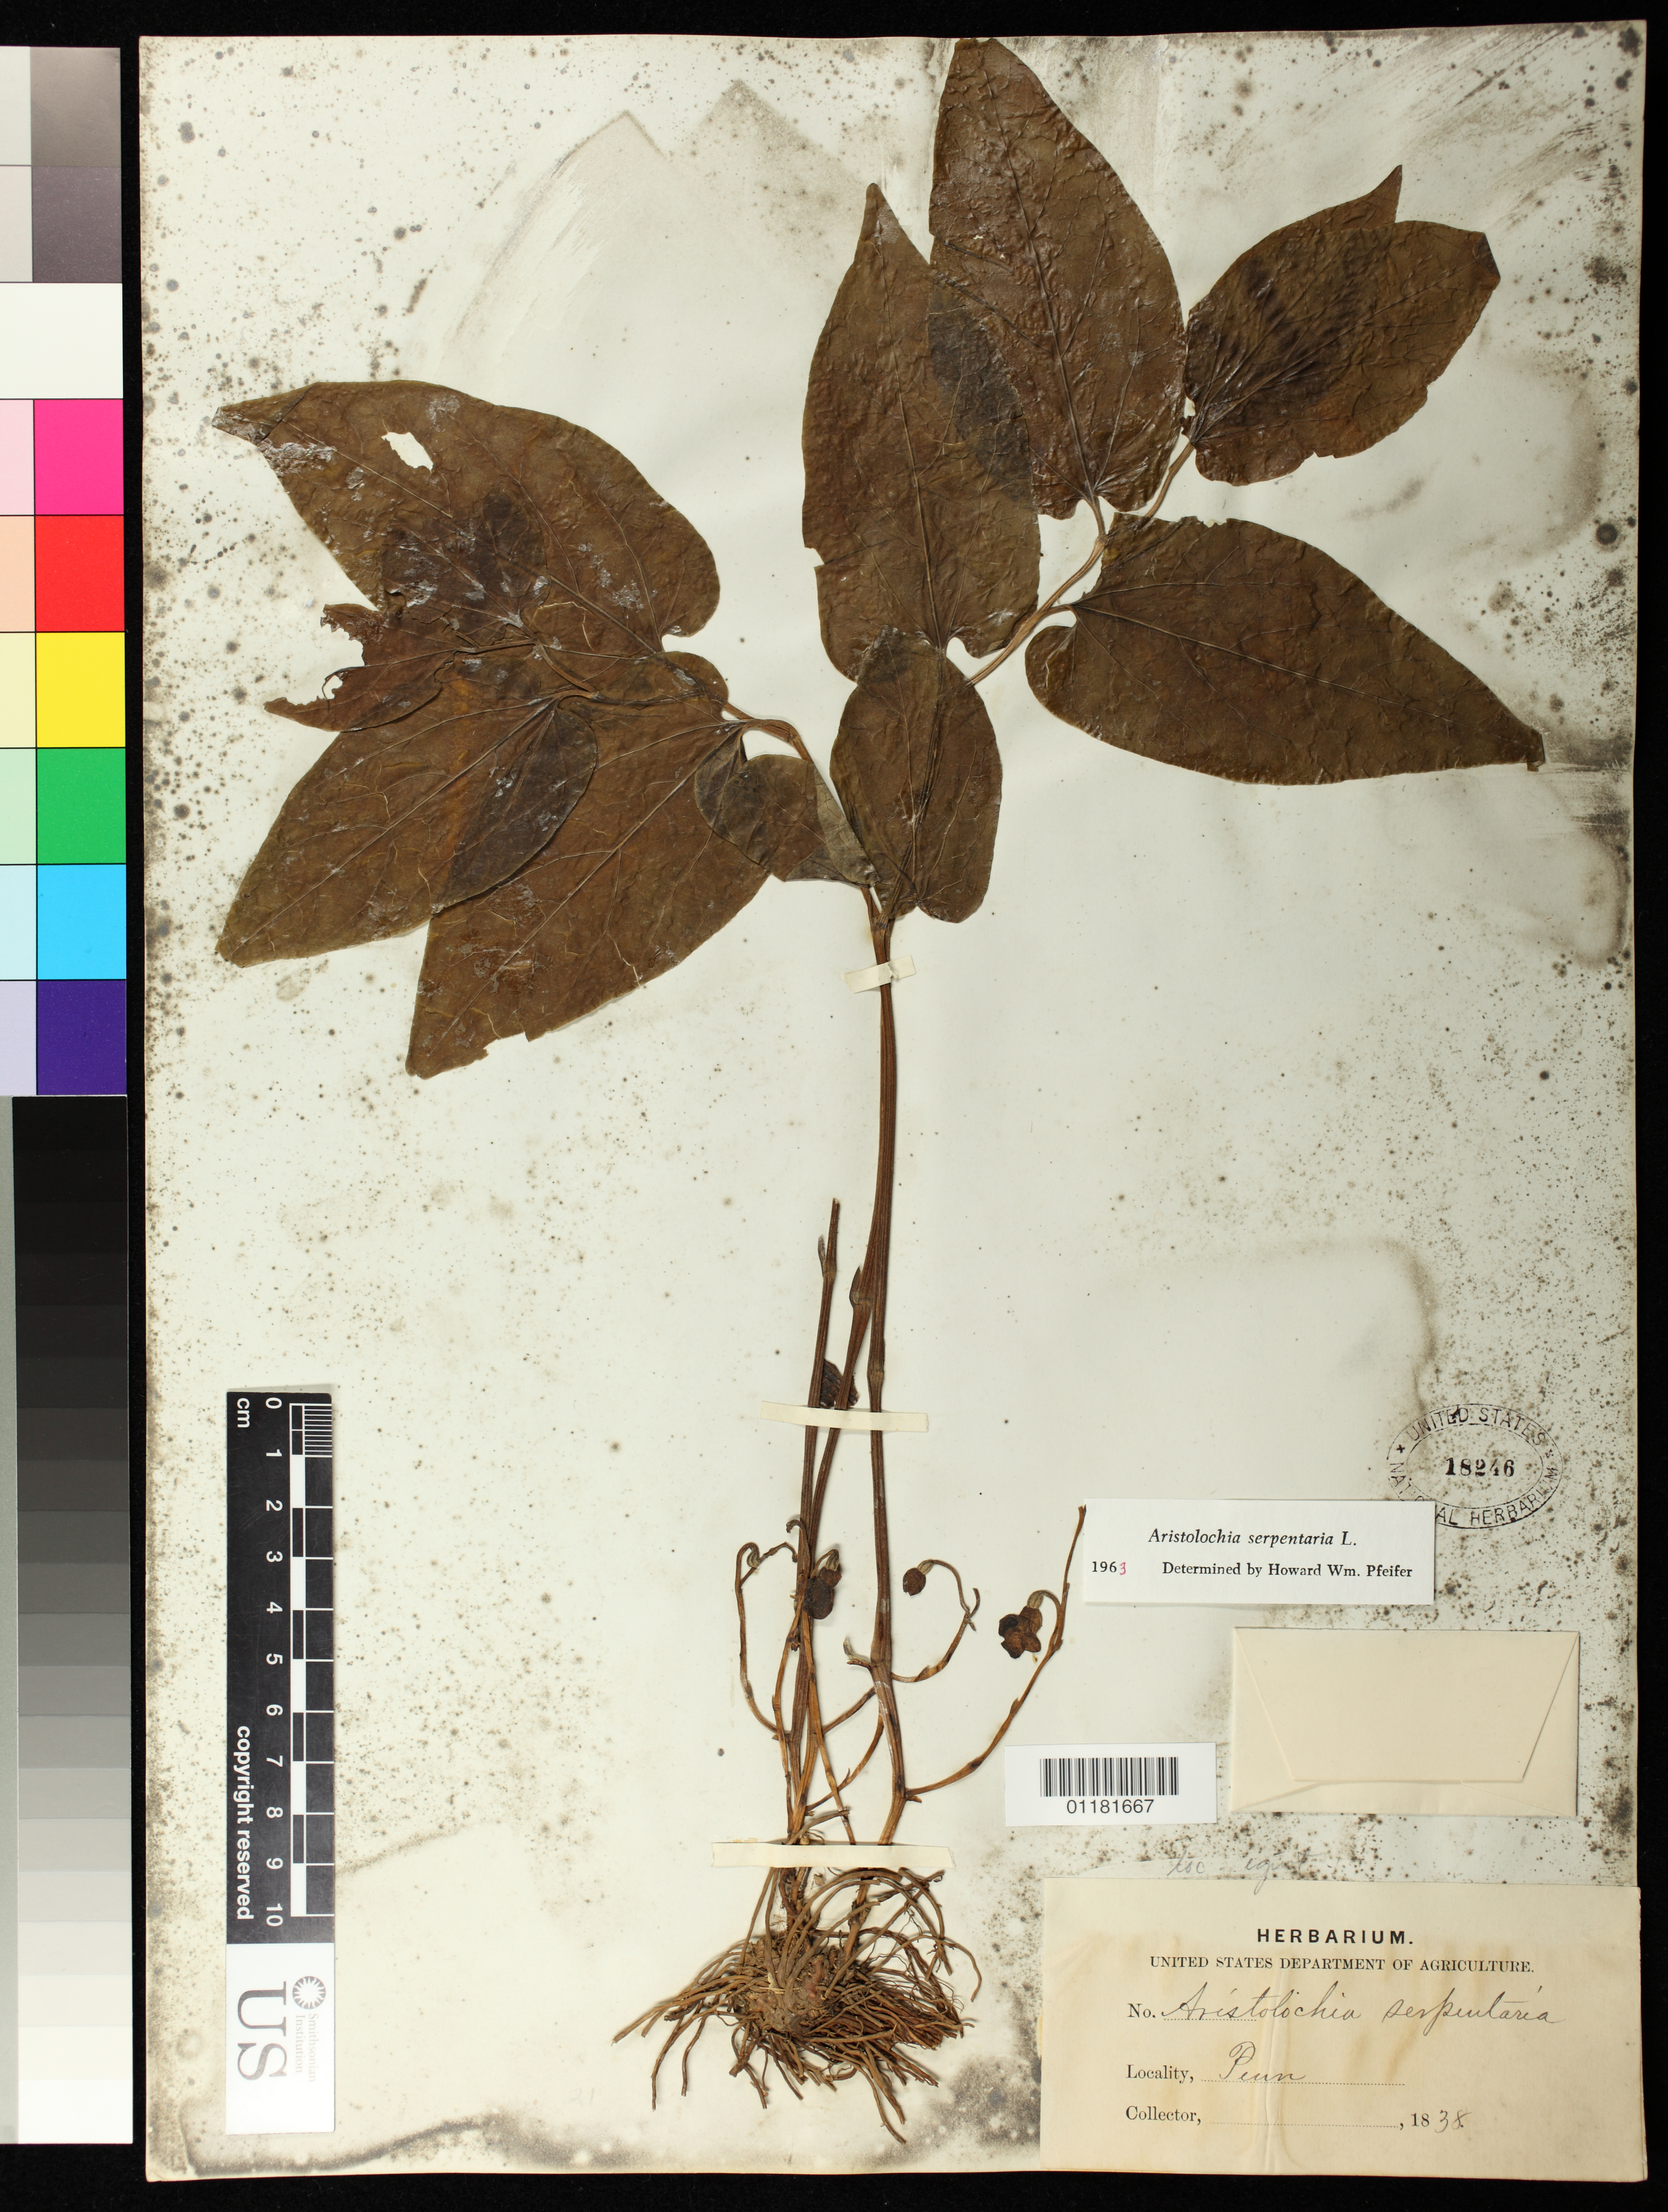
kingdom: Plantae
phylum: Tracheophyta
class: Magnoliopsida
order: Piperales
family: Aristolochiaceae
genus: Aristolochia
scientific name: Aristolochia serpentaria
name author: L.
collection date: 1838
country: United States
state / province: Pennsylvania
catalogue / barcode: US 18246